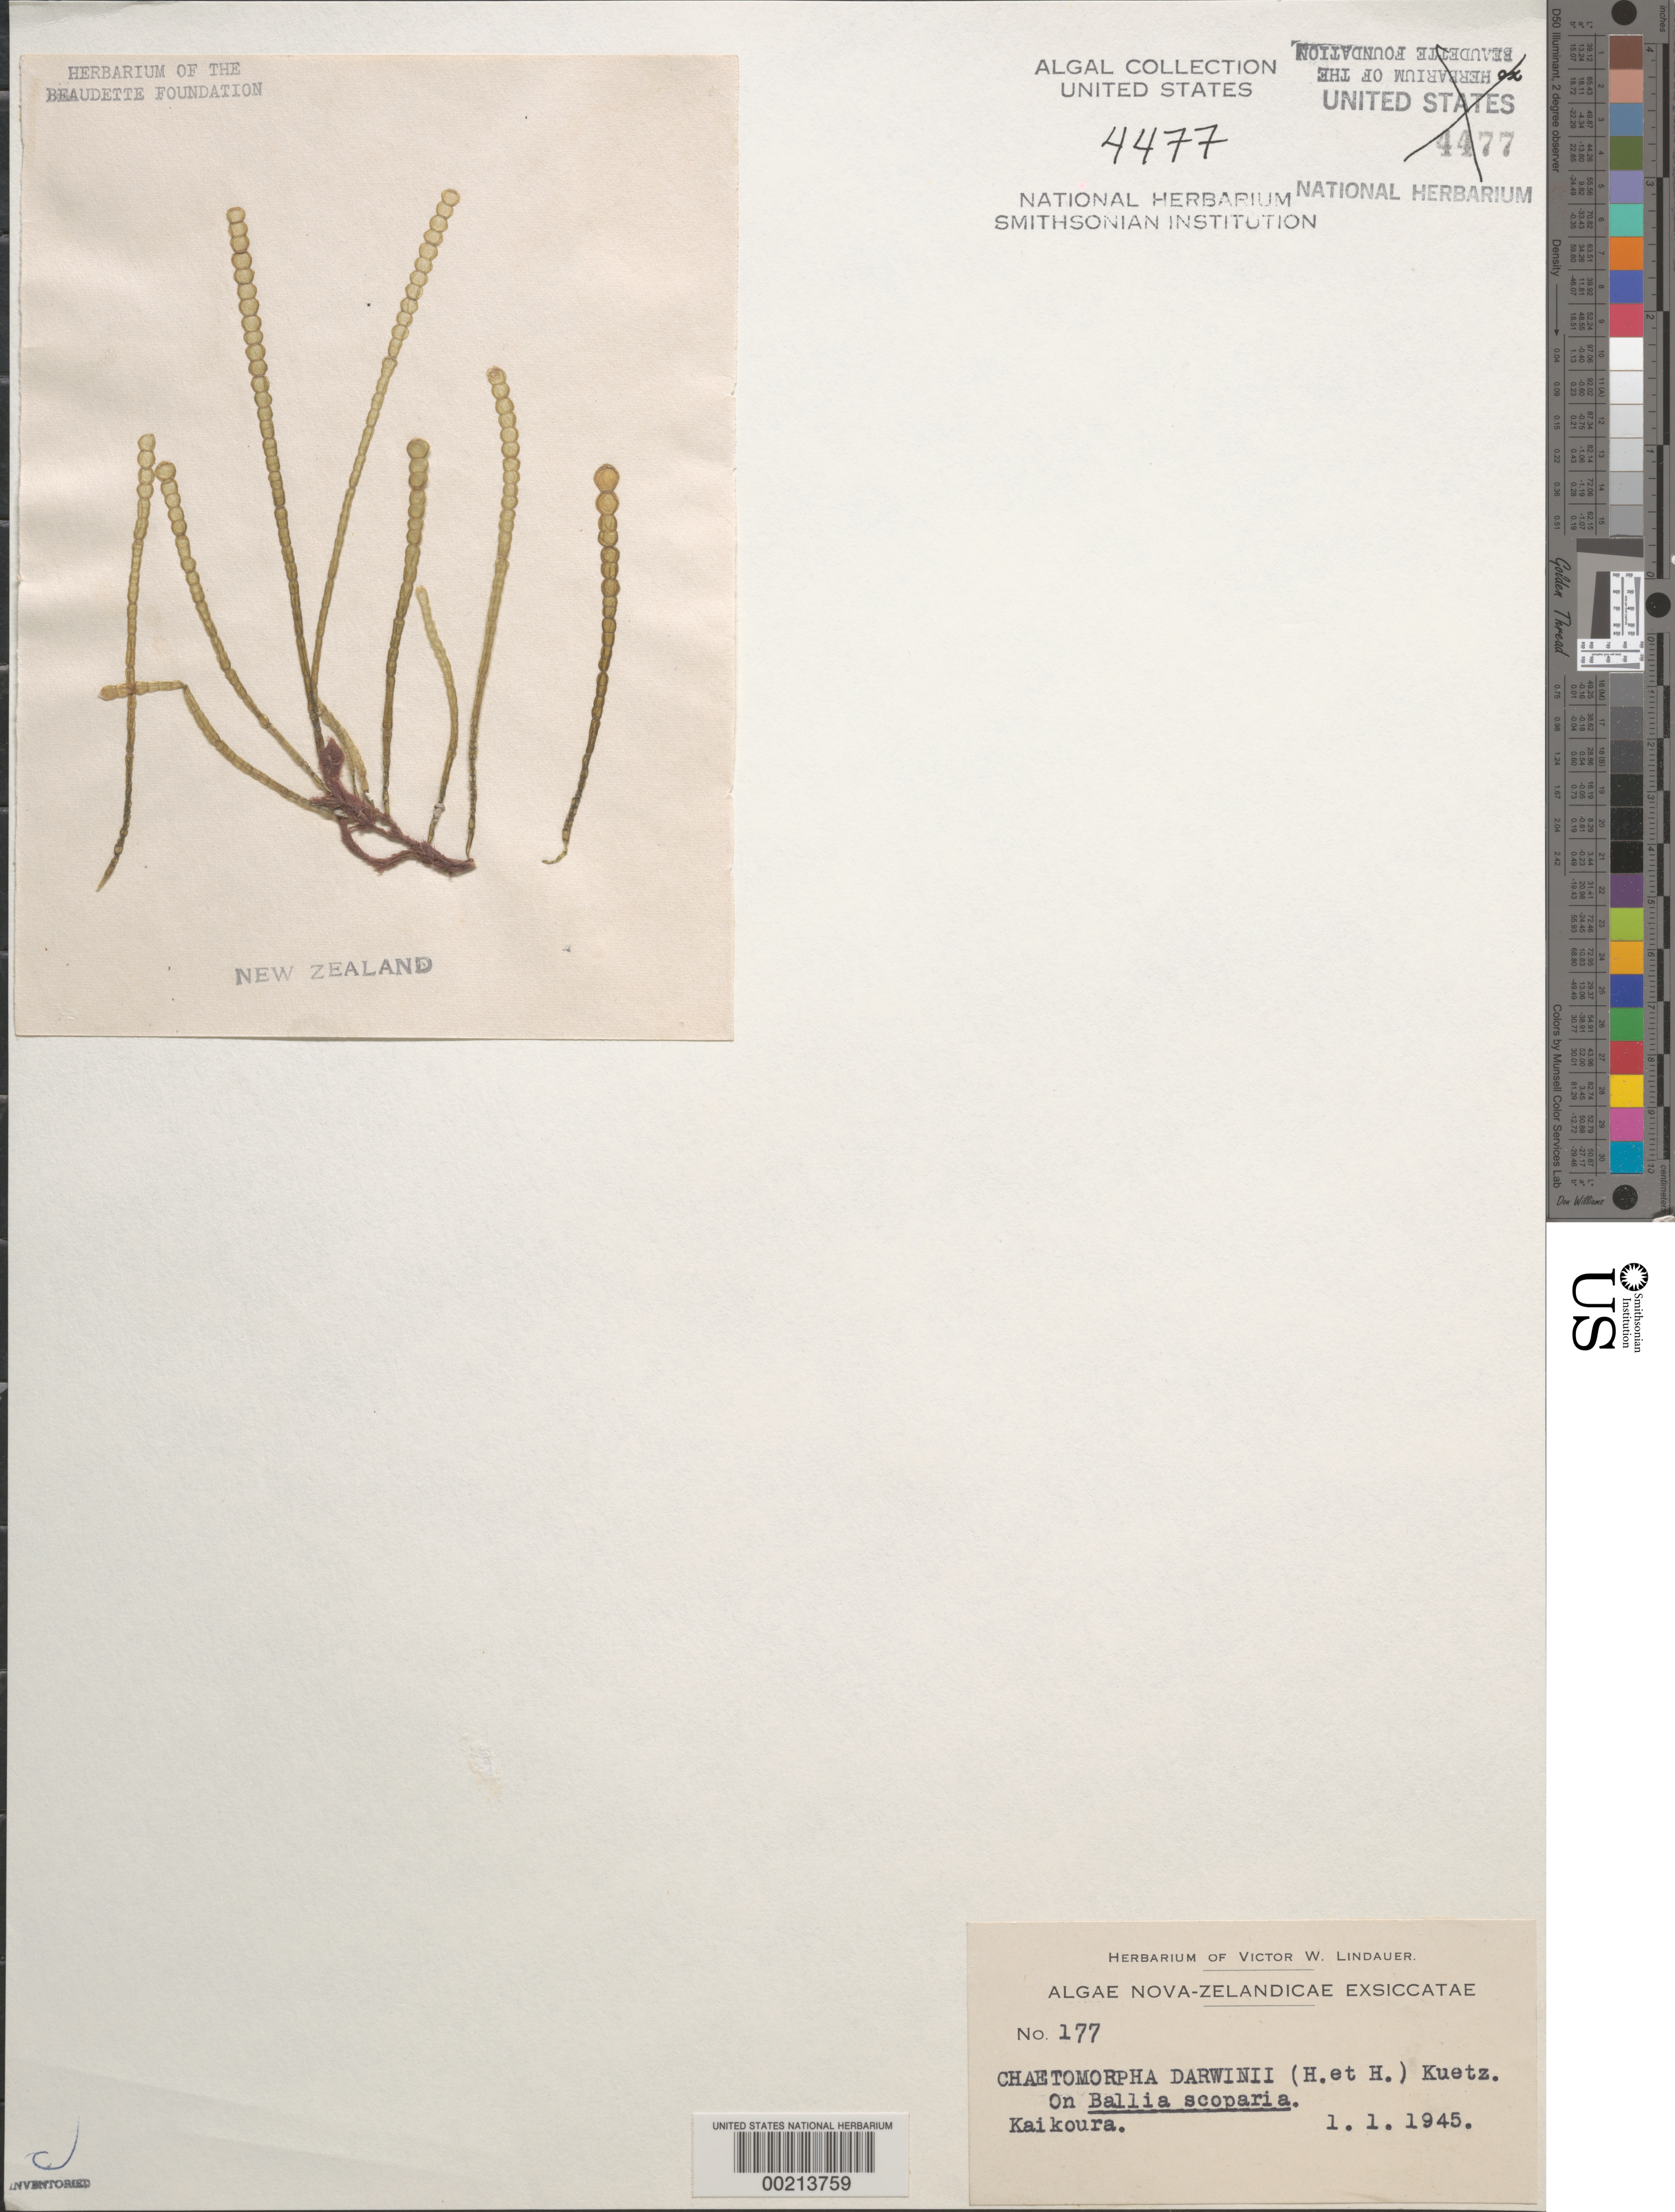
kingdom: Plantae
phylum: Chlorophyta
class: Ulvophyceae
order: Cladophorales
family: Cladophoraceae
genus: Chaetomorpha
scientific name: Chaetomorpha coliformis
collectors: V. Lindauer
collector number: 177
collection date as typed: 01 Jan 1945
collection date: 1945-01-01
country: New Zealand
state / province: Canterbury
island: South Island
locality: Kaikoura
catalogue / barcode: US 4477